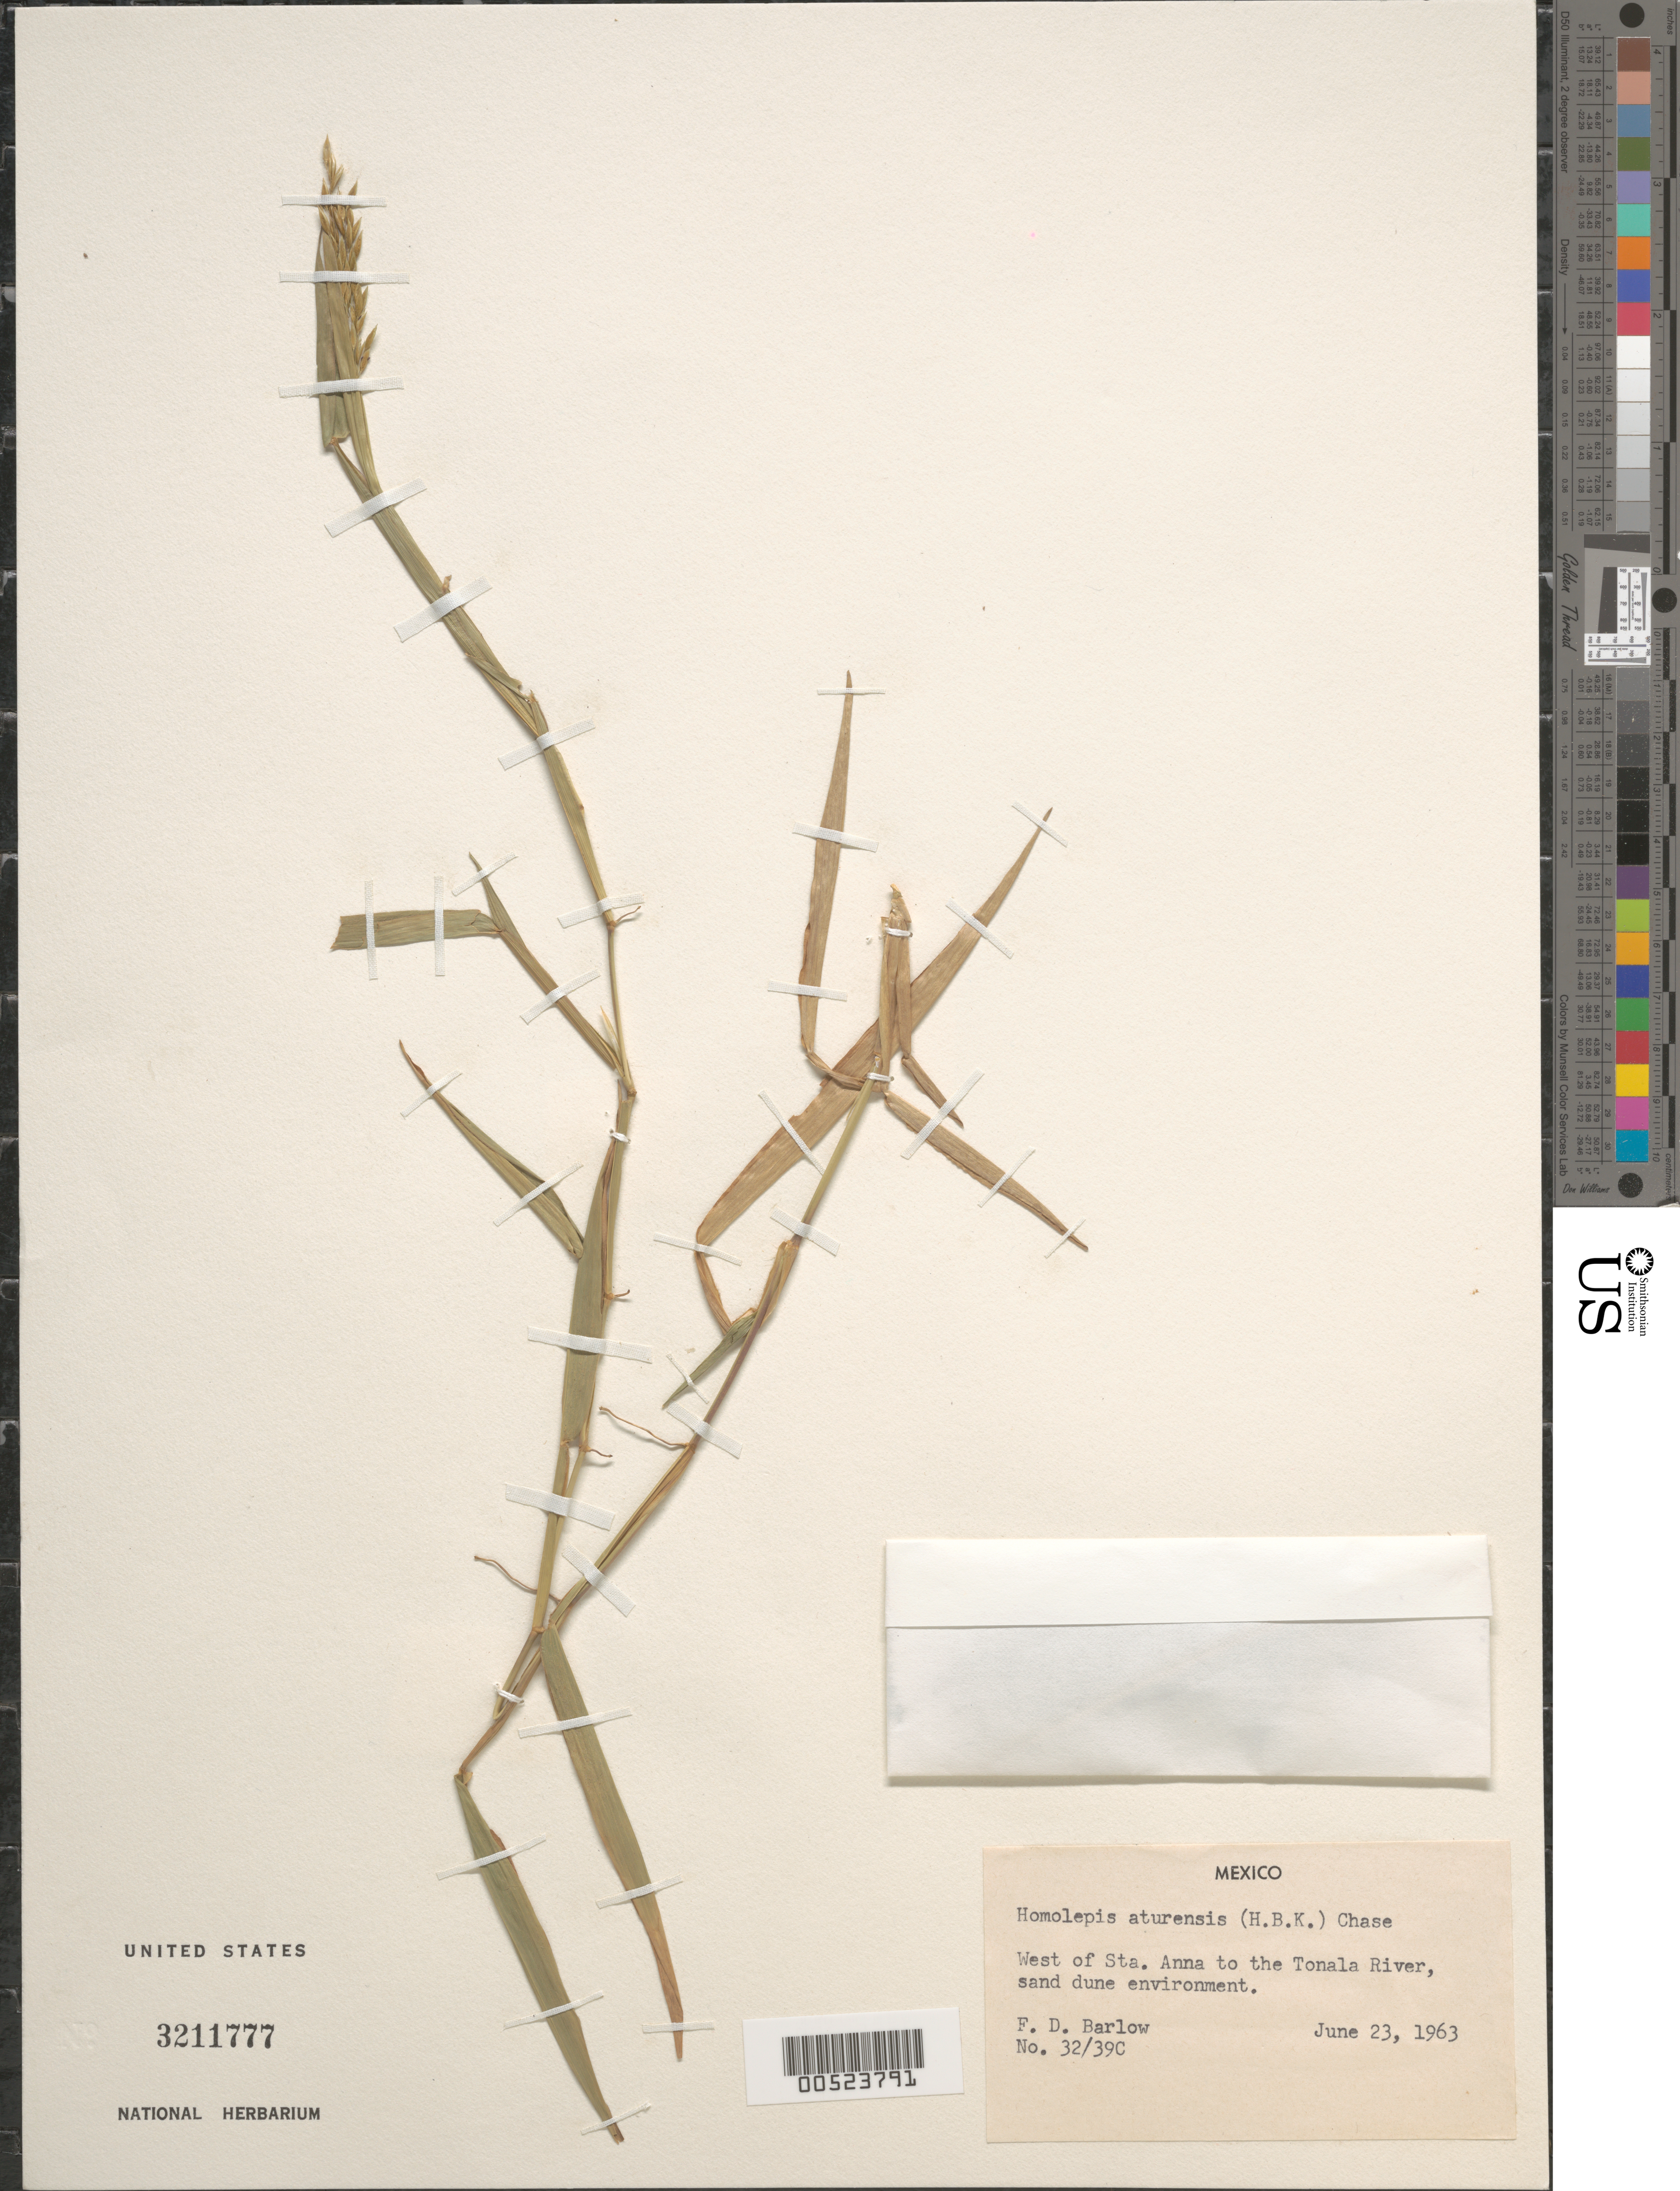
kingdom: Plantae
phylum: Tracheophyta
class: Liliopsida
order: Poales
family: Poaceae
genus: Homolepis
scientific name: Homolepis aturensis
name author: (Kunth) Chase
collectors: F. D. Barlow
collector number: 32/39C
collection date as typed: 23 Jun 1963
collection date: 1963-06-23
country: Mexico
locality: W of Sta. Anna to the Tonala River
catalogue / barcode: US 3211777